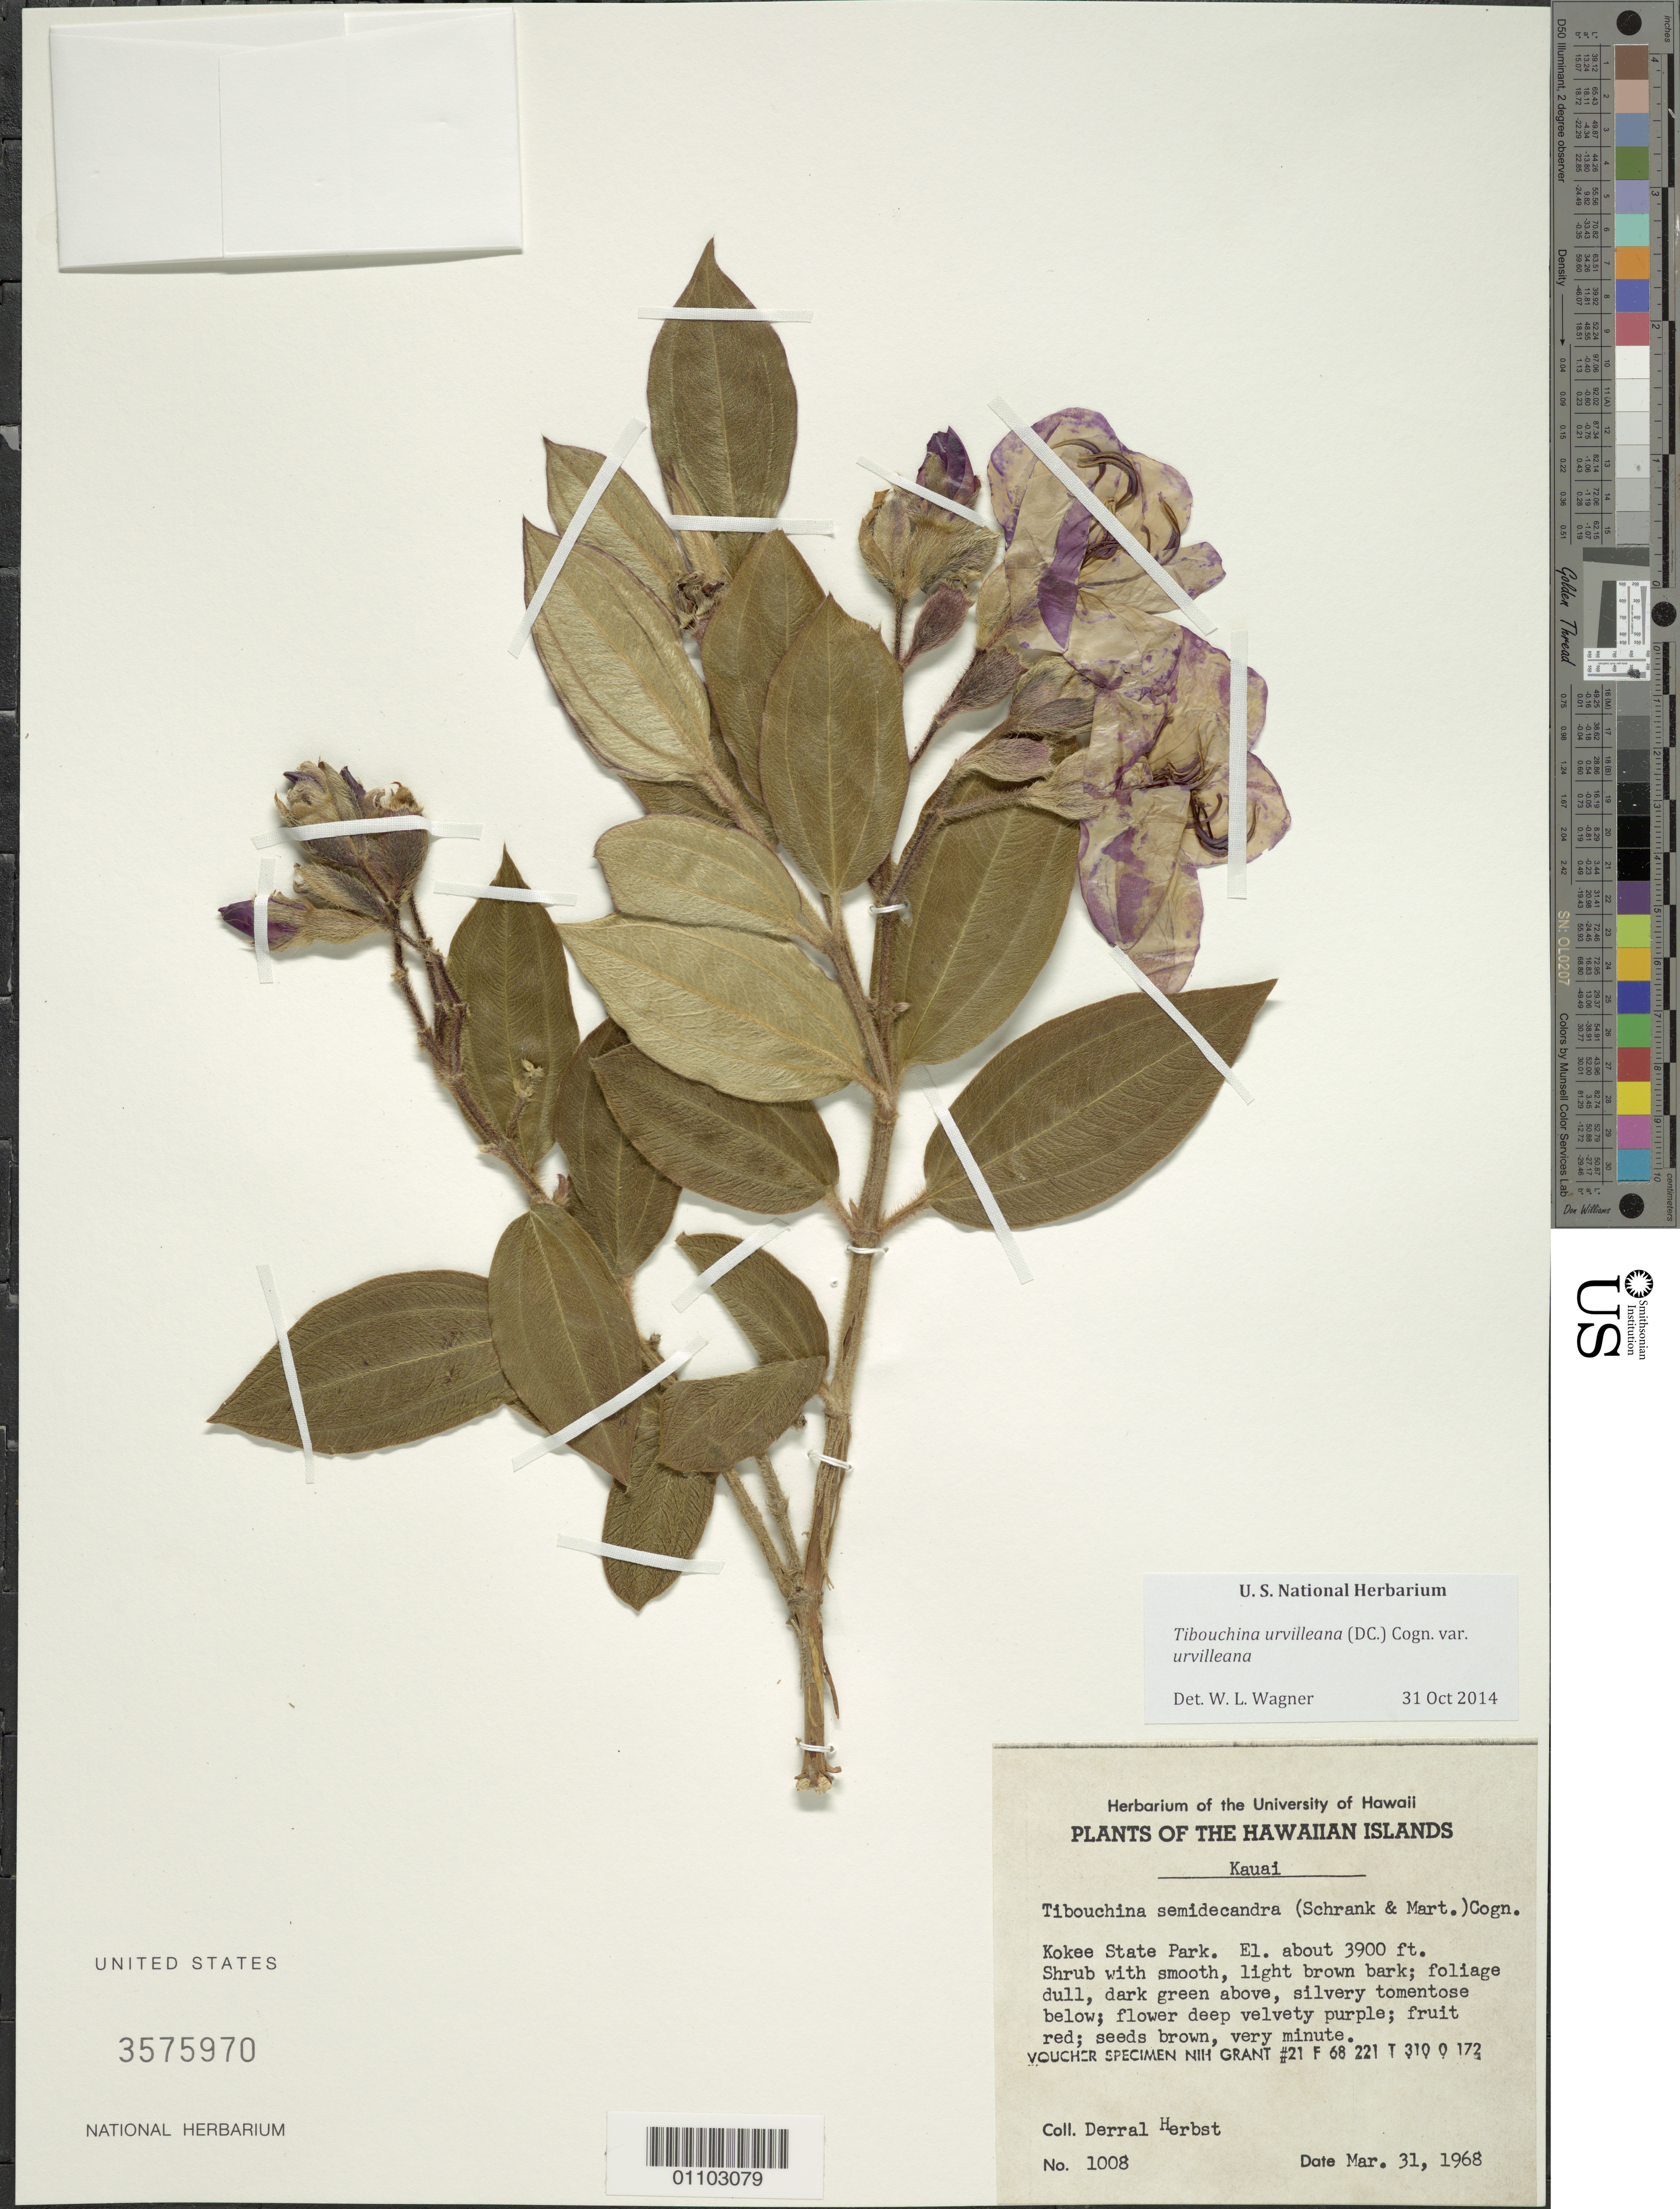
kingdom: Plantae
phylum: Tracheophyta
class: Magnoliopsida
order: Myrtales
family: Melastomataceae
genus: Pleroma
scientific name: Pleroma urvilleanum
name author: (DC.) P.J.F. Guim. & Michelang.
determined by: Wagner, W. L., (BOT), Smithsonian Institution - National Museum of Natural History (UNITED STATES)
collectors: D. R. Herbst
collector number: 1008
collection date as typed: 31 Mar 1968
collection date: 1968-03-31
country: United States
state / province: Hawaii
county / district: Kauai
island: Kaua'i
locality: Kokee State Park, Kauai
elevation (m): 1189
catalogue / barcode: US 3575970